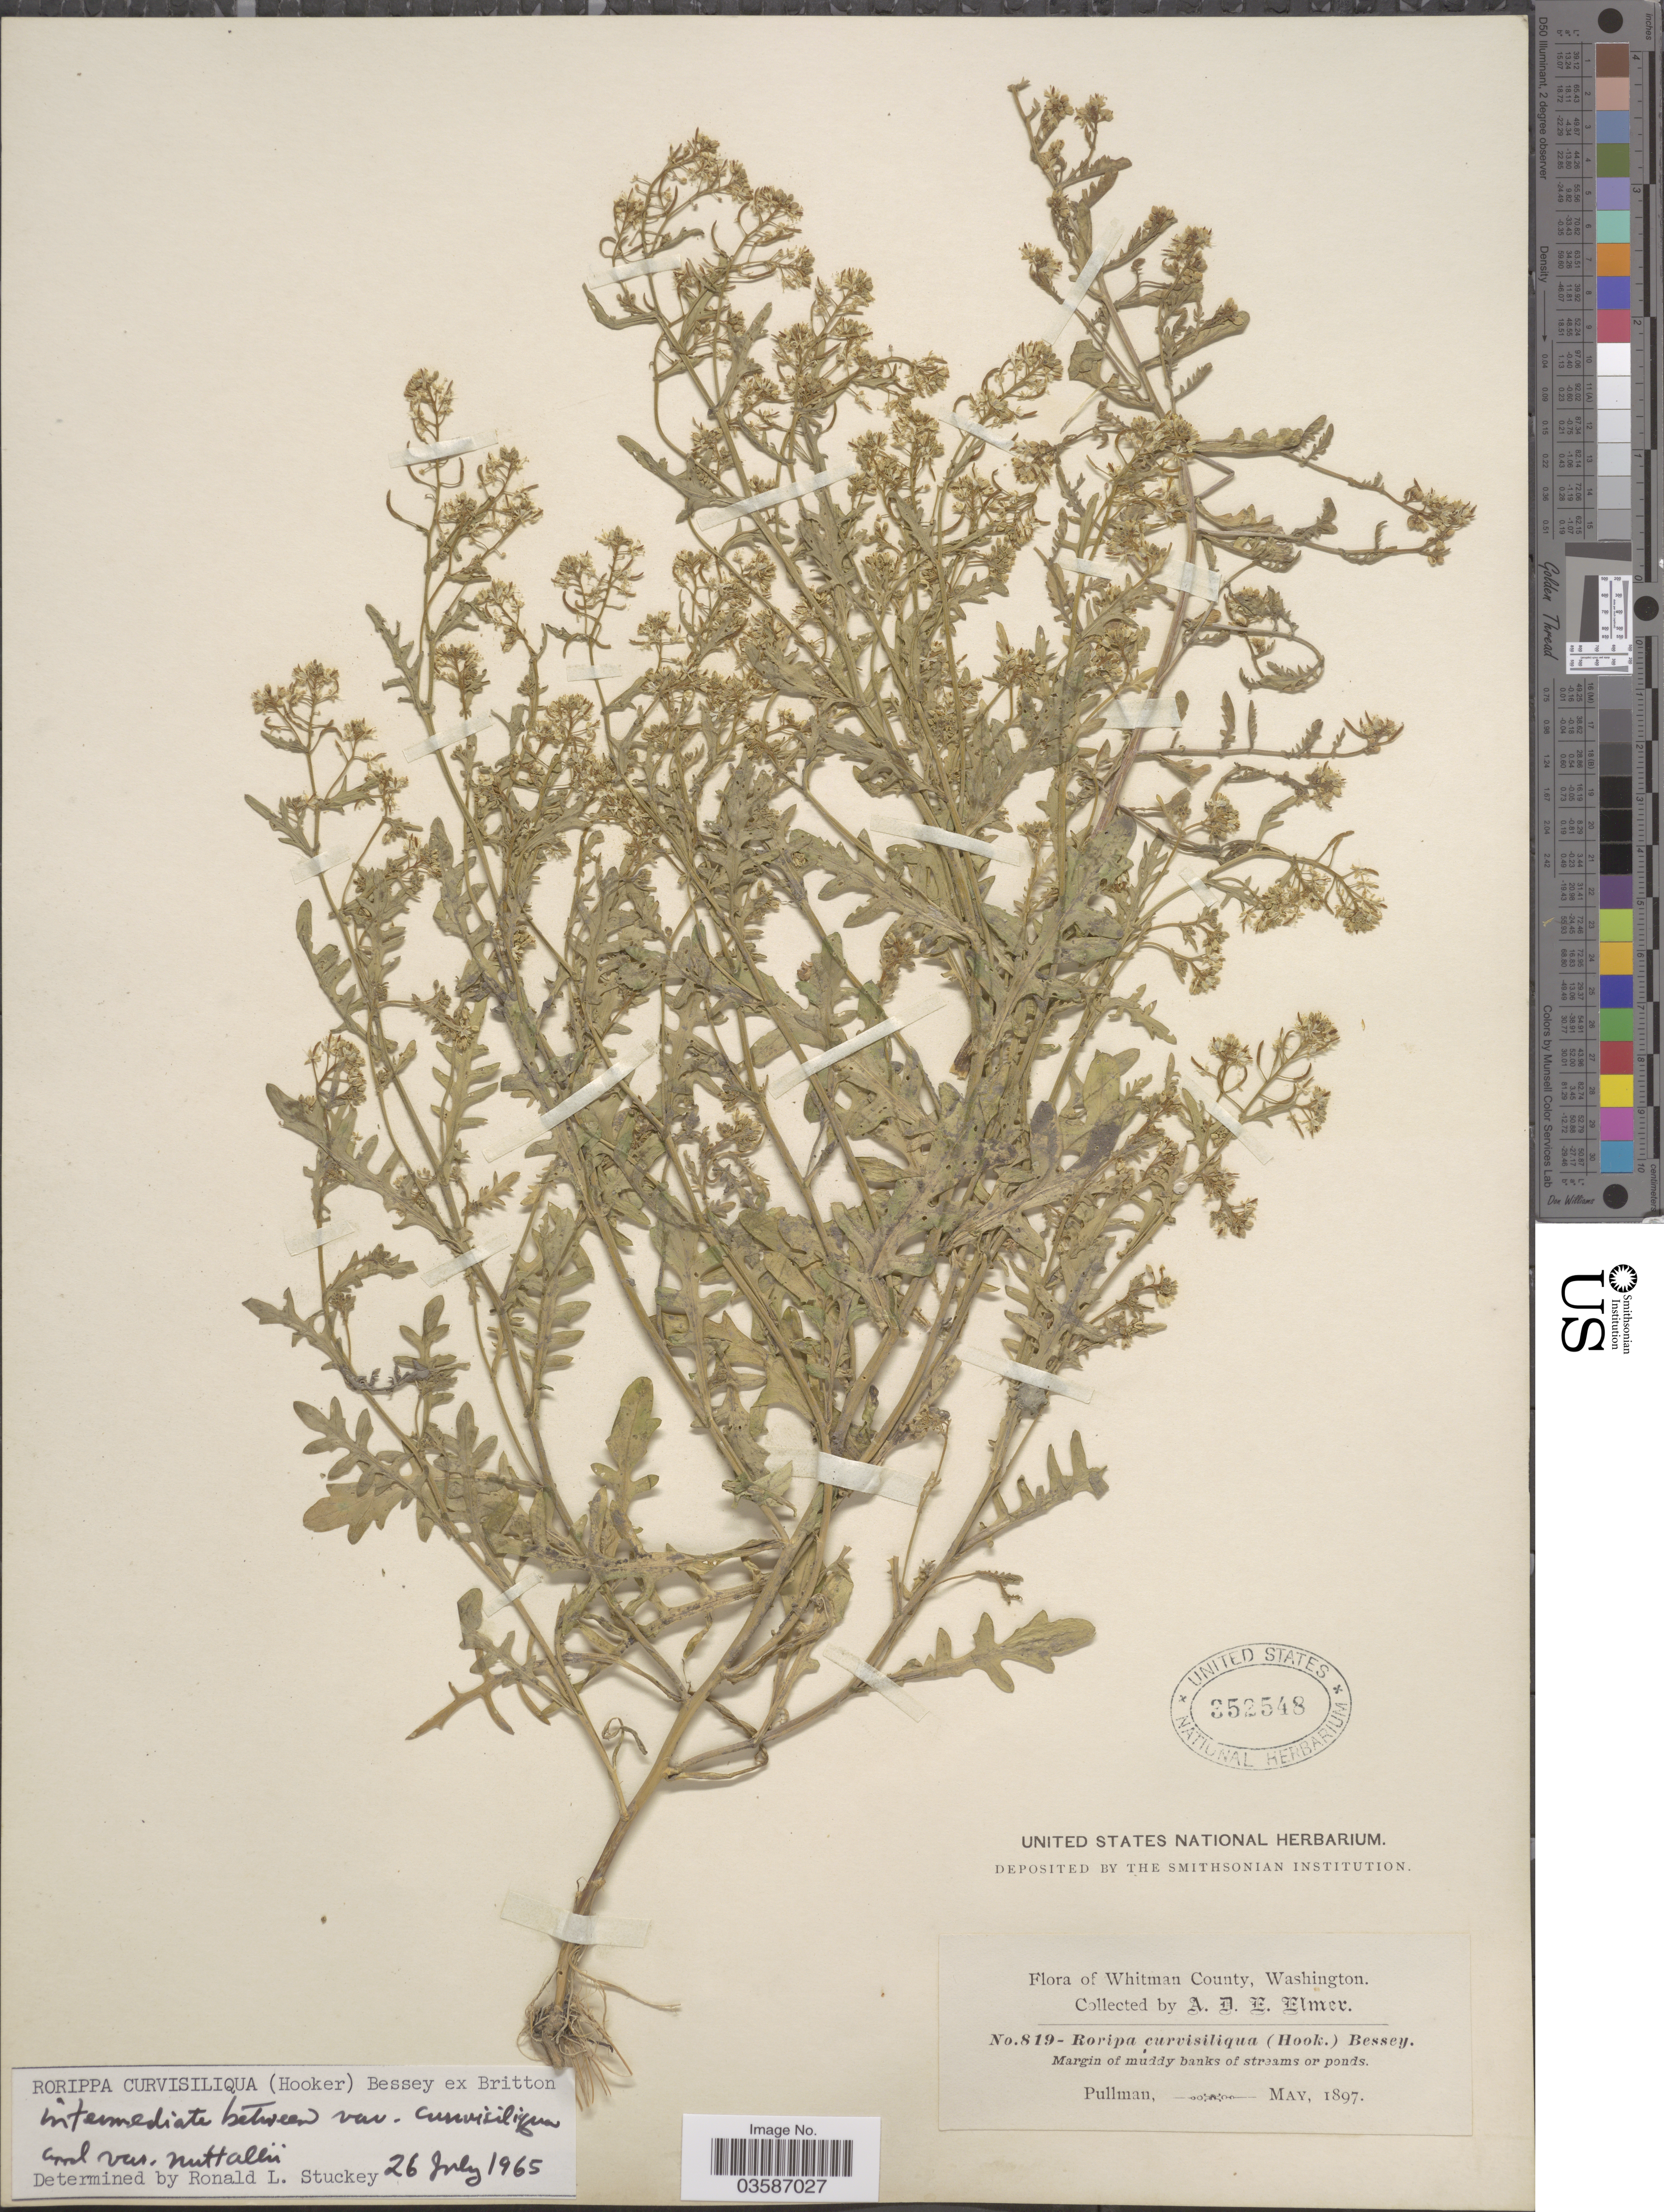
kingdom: Plantae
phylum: Tracheophyta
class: Magnoliopsida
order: Brassicales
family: Brassicaceae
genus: Rorippa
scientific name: Rorippa curvisiliqua var. curvisiliqua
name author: (Hook.) Bessey ex Britton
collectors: A. D. E. Elmer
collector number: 819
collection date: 1897-05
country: United States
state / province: Washington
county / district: Whitman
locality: Whitman County. Pullman.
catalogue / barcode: US 352548